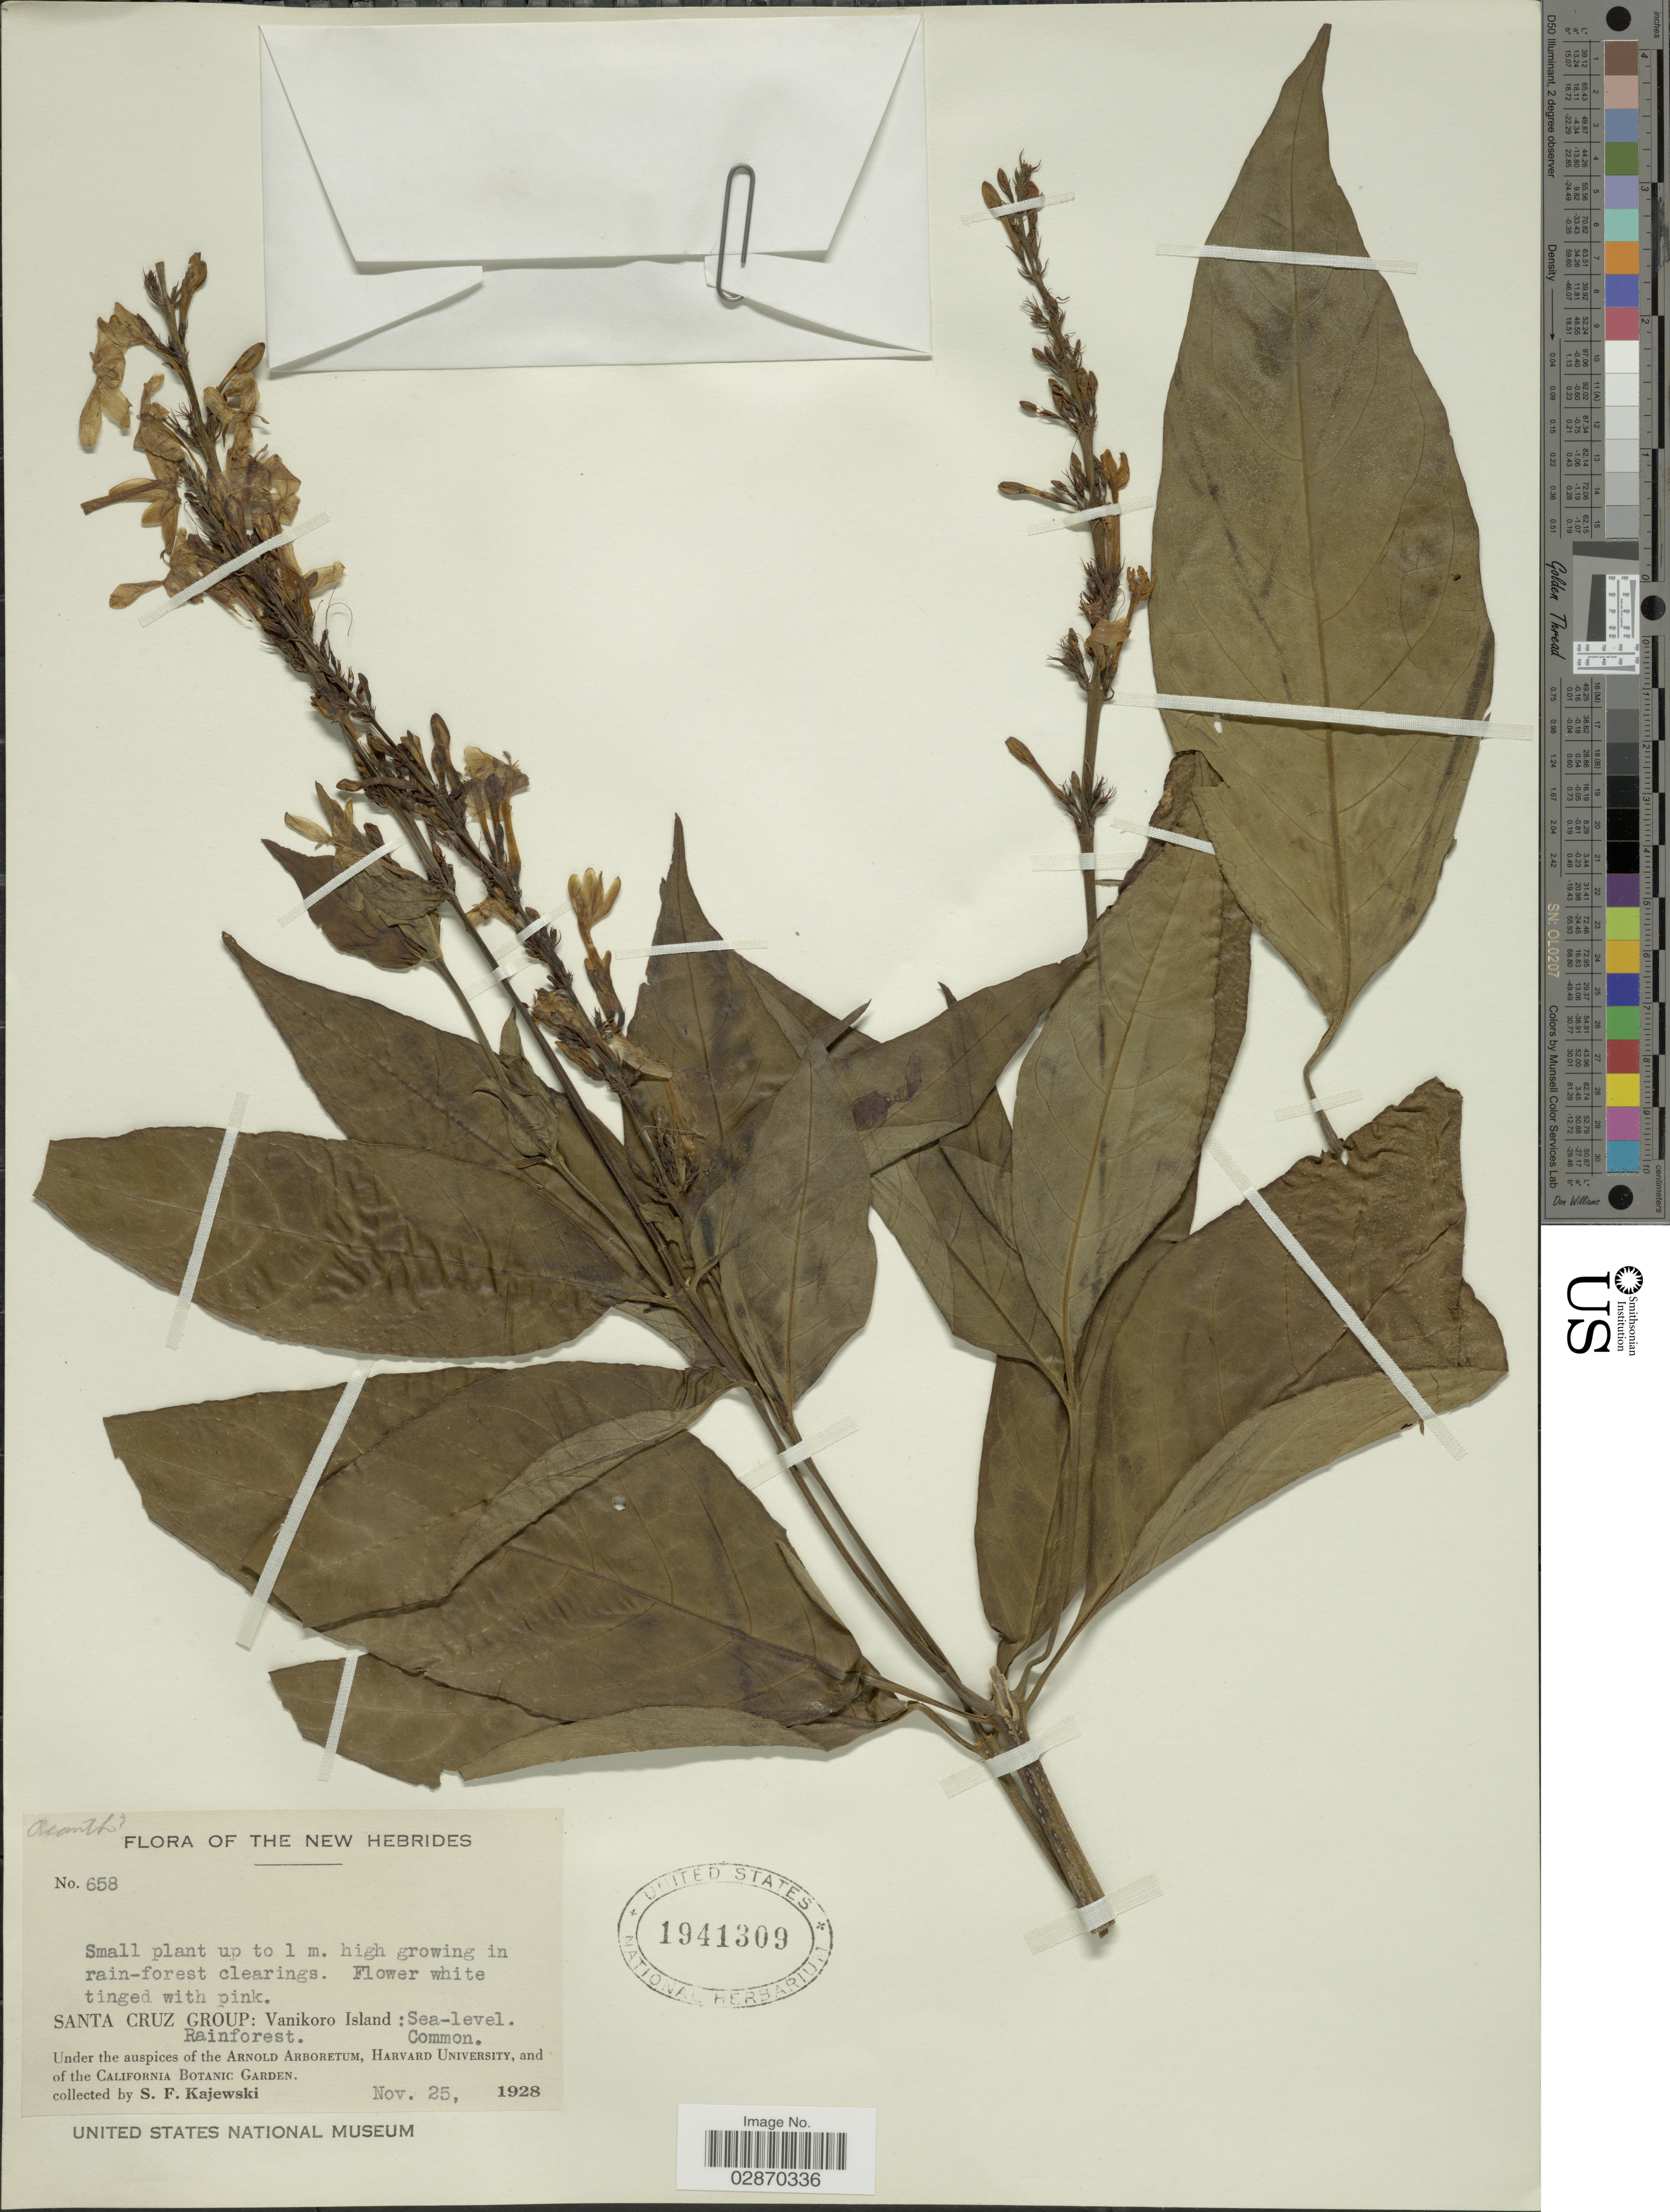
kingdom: Plantae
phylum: Tracheophyta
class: Magnoliopsida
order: Lamiales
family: Acanthaceae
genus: Pseuderanthemum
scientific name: Pseuderanthemum carruthersii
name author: (Seem.) Guillaumin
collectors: S. Kajewski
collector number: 658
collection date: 1928-11-25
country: Solomon Islands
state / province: Santa Cruz Is.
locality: New Hebrides. Santa Cruz Group: Vanikoro Island.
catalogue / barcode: US 1941309